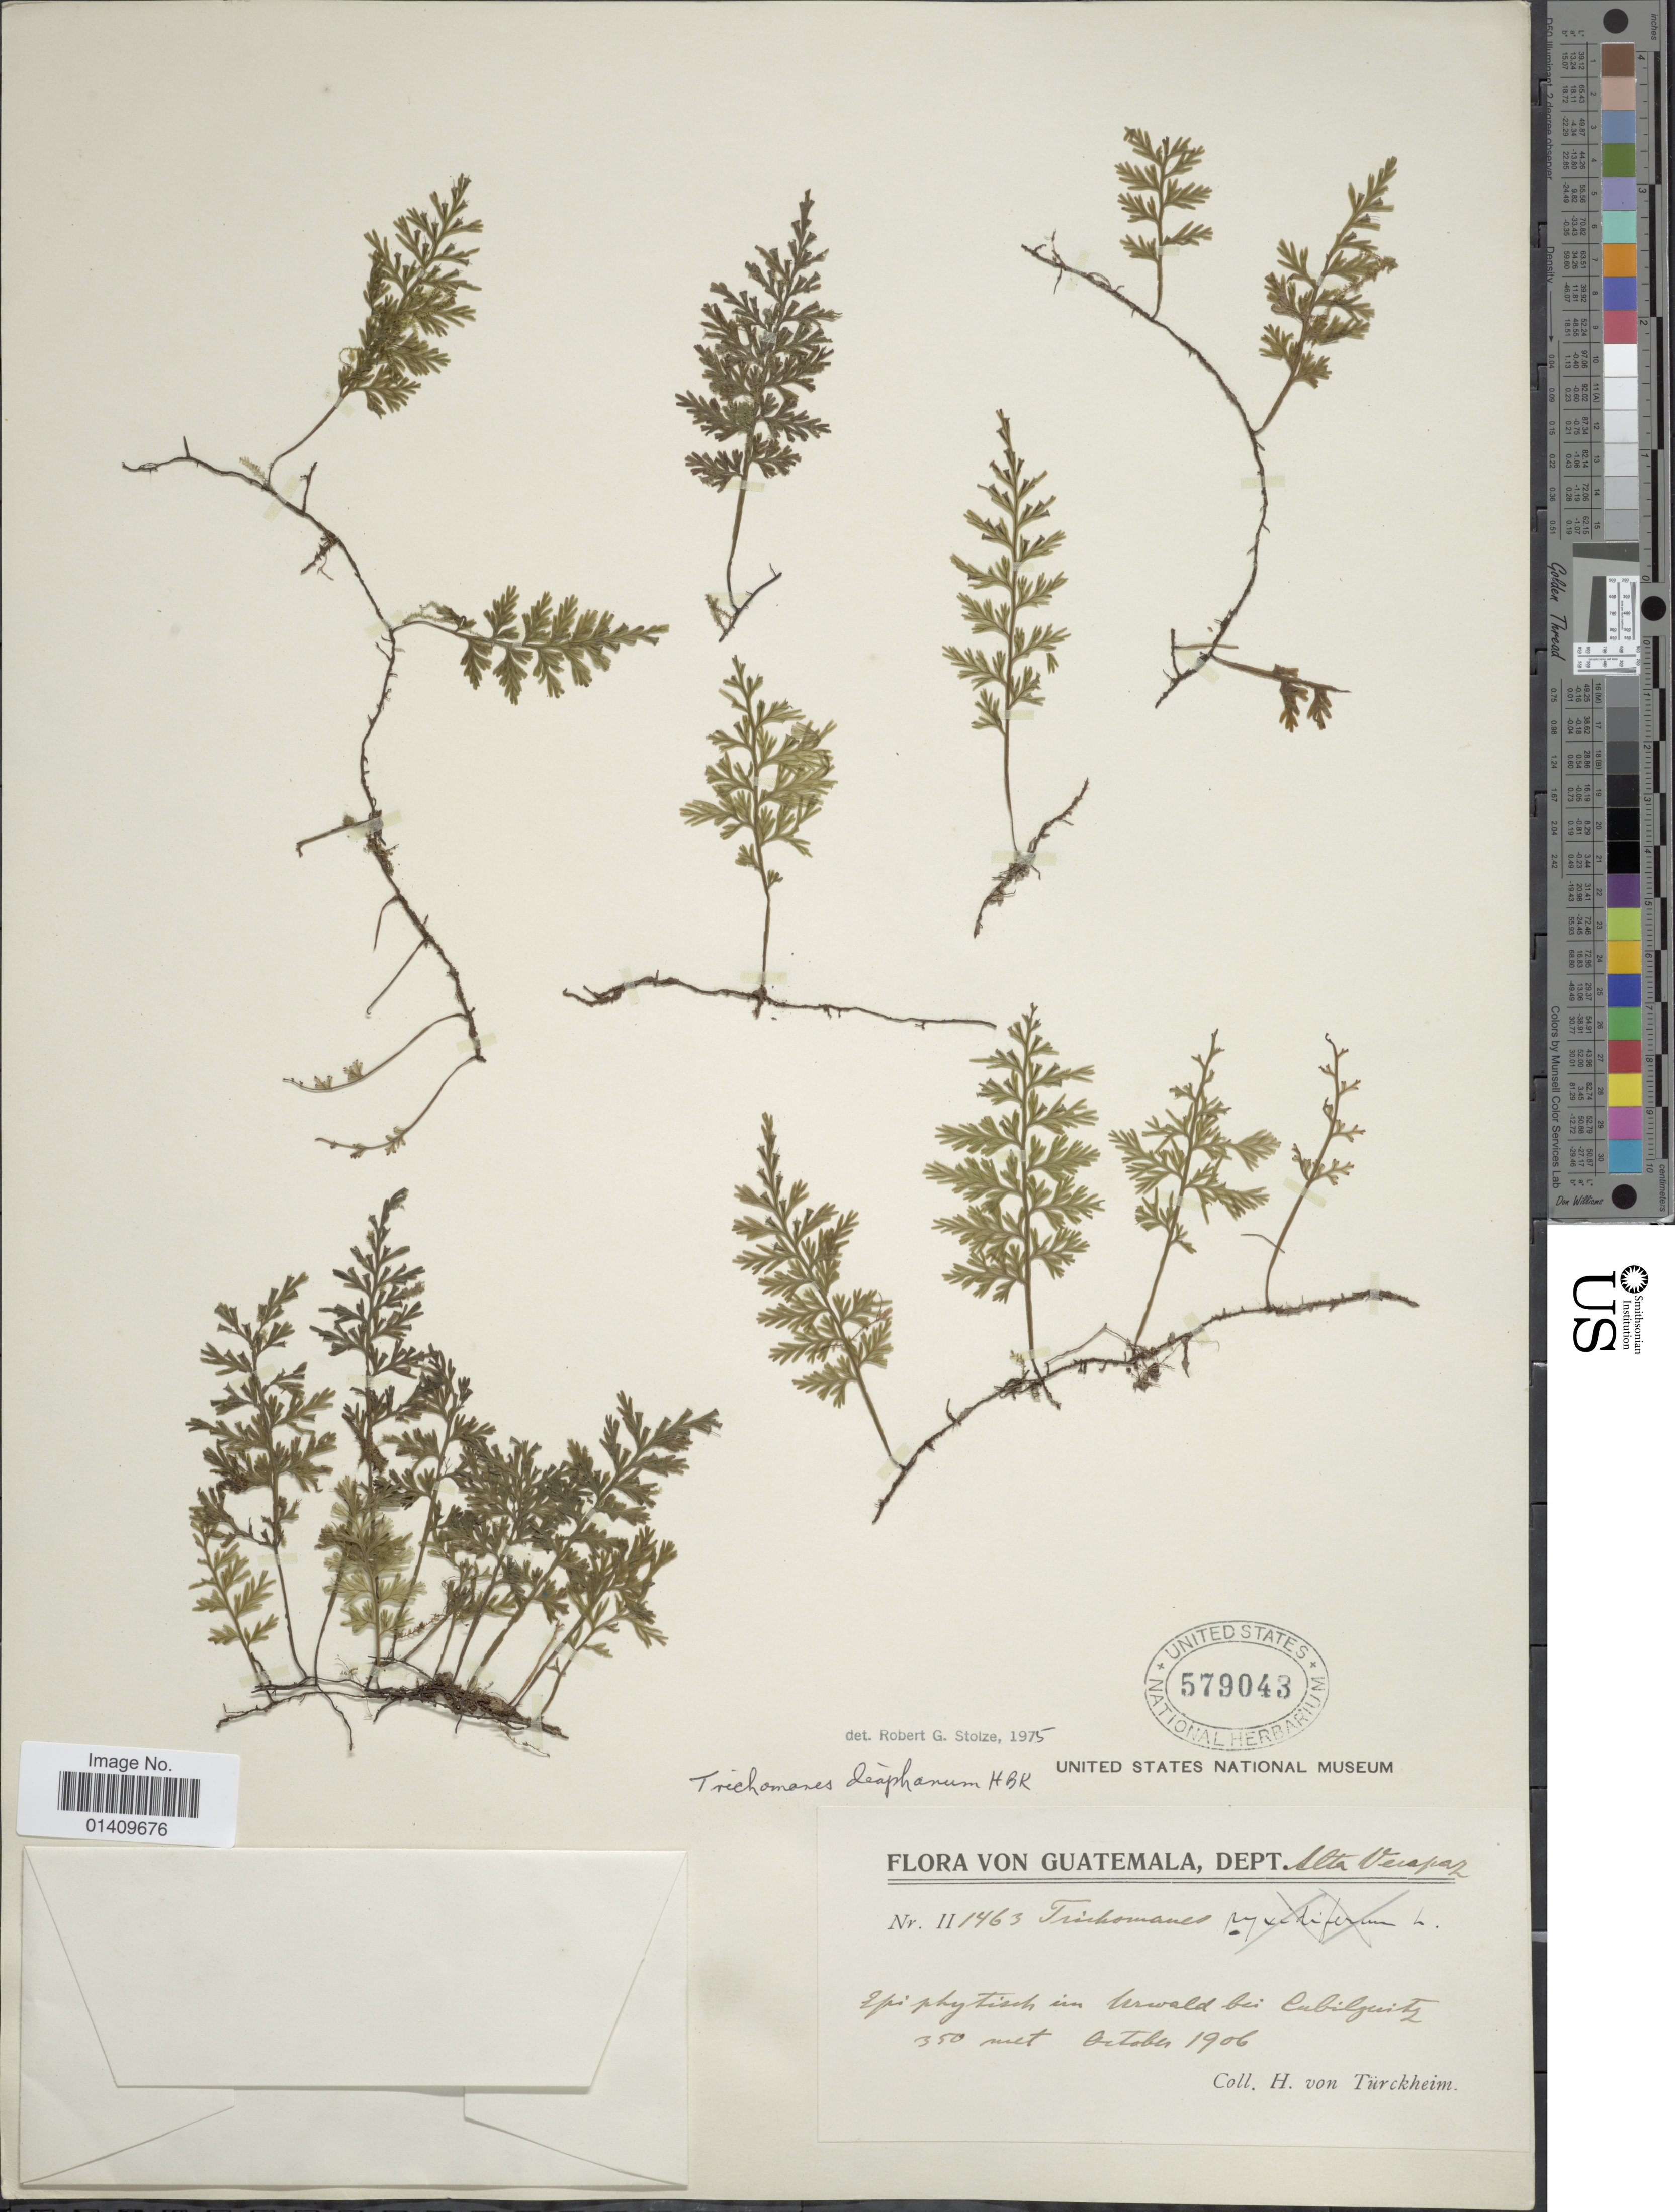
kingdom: Plantae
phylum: Tracheophyta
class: Polypodiopsida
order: Hymenophyllales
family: Hymenophyllaceae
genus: Polyphlebium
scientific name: Polyphlebium diaphanum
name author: (Kunth) Ebihara & Dubuisson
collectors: H. von Türckheim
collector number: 1463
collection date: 1906-10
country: Guatemala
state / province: Alta Verapaz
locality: Dept. Alta Verapaz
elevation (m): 350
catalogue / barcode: US 579043